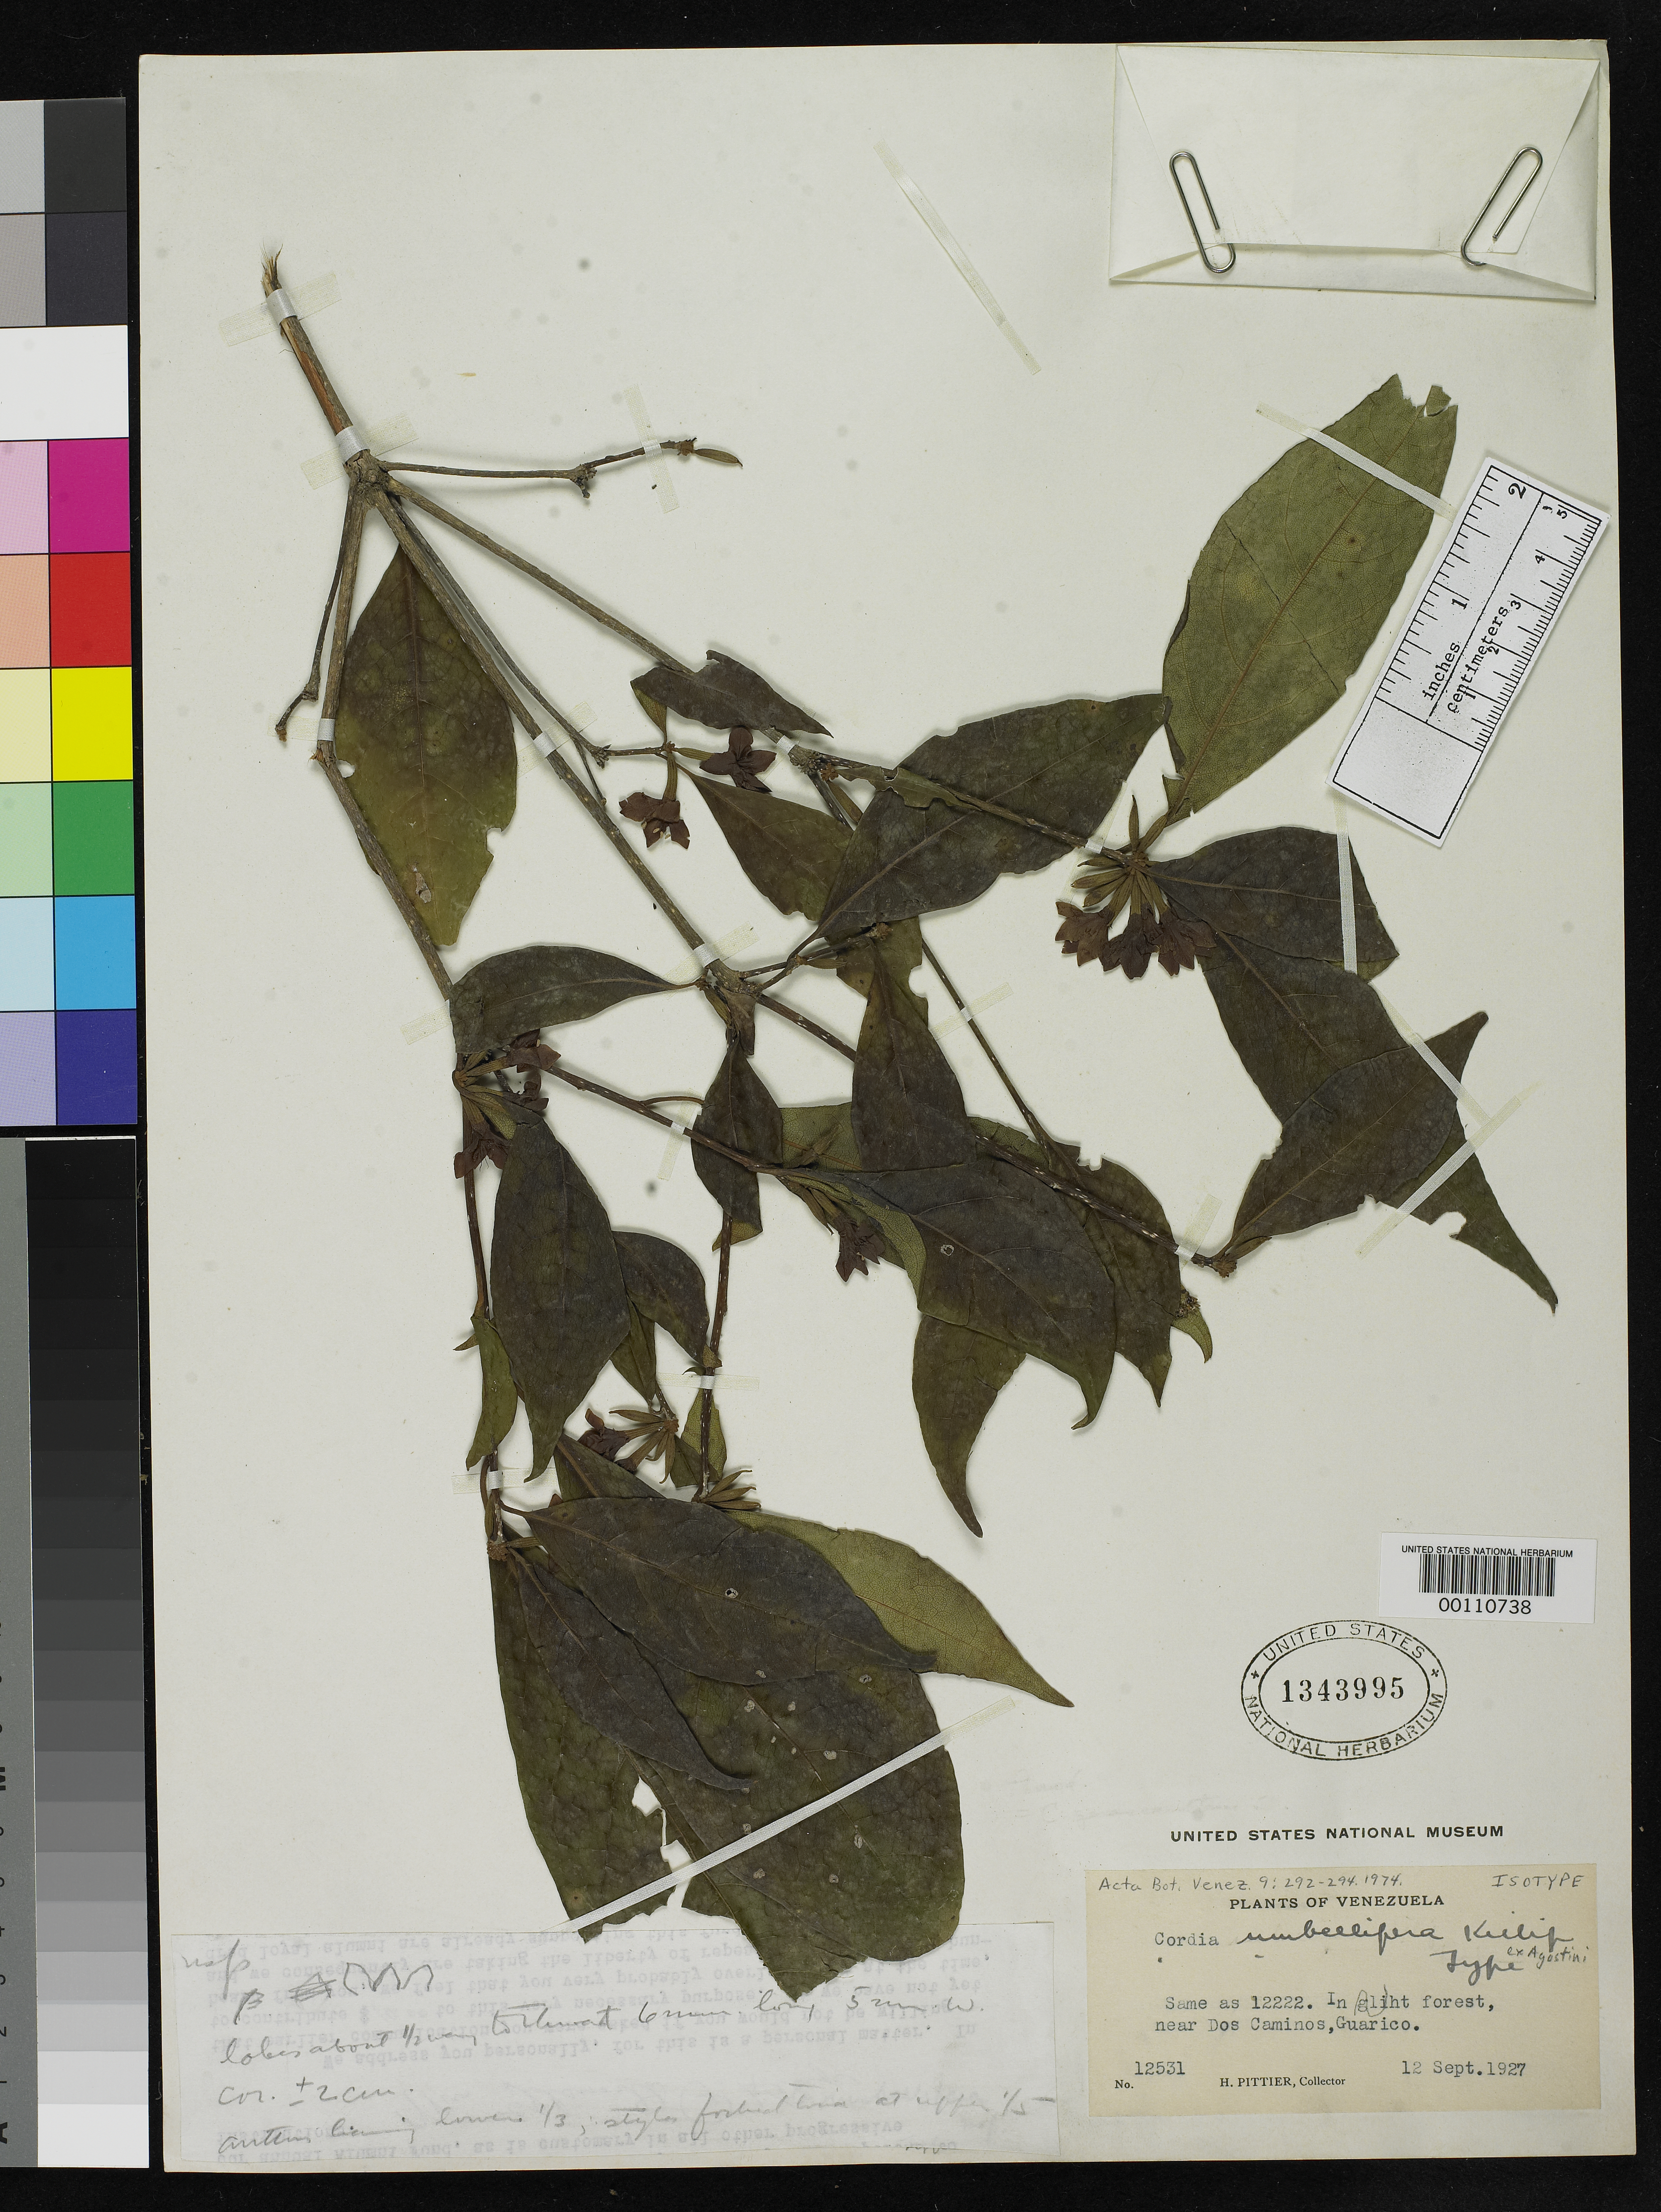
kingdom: Plantae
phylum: Tracheophyta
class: Magnoliopsida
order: Boraginales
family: Cordiaceae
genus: Cordia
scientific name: Cordia umbellifera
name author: Killip & G. Agostini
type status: Isotype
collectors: H. F. Pittier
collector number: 12531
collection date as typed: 12 Sep 1927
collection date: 1927-09-12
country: Venezuela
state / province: Guárico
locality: Near dos Caminos.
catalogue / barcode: US 1343995